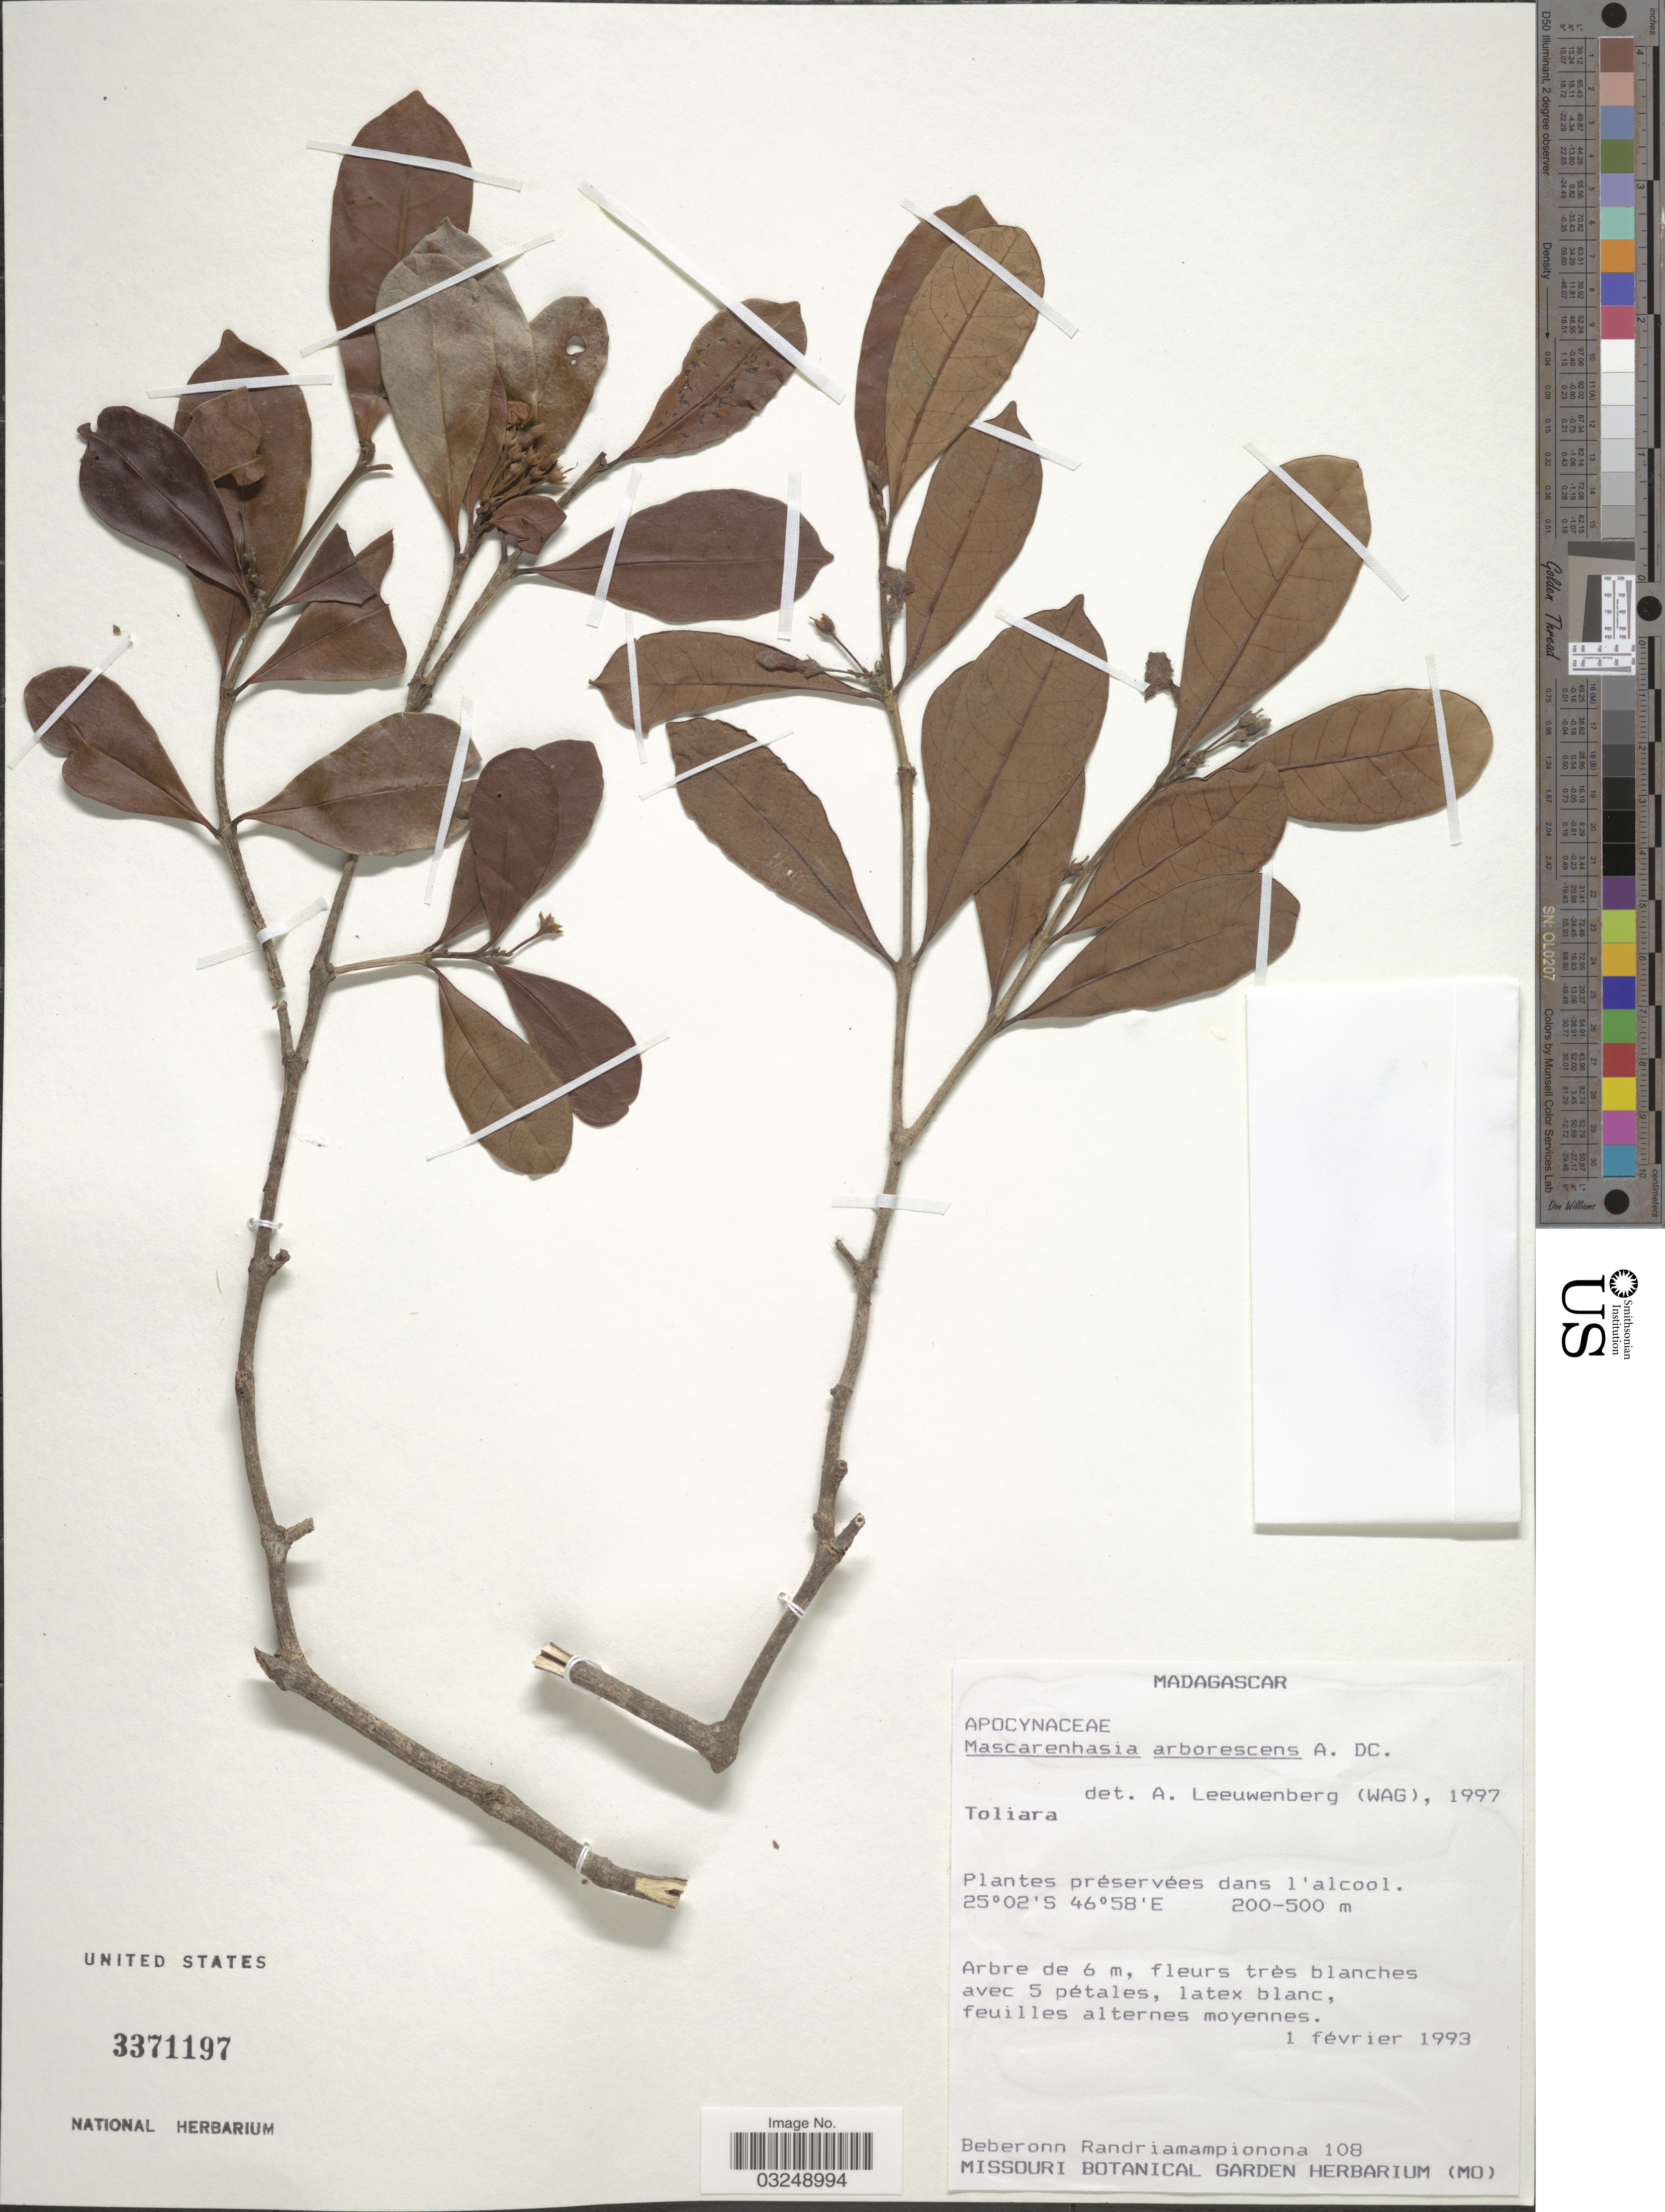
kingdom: Plantae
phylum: Tracheophyta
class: Magnoliopsida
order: Gentianales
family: Apocynaceae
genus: Mascarenhasia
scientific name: Mascarenhasia arborescens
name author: A. DC.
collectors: B. Randriamampionona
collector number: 108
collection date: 1993-02-01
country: Madagascar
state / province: Anosy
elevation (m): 200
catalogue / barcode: US 3371197